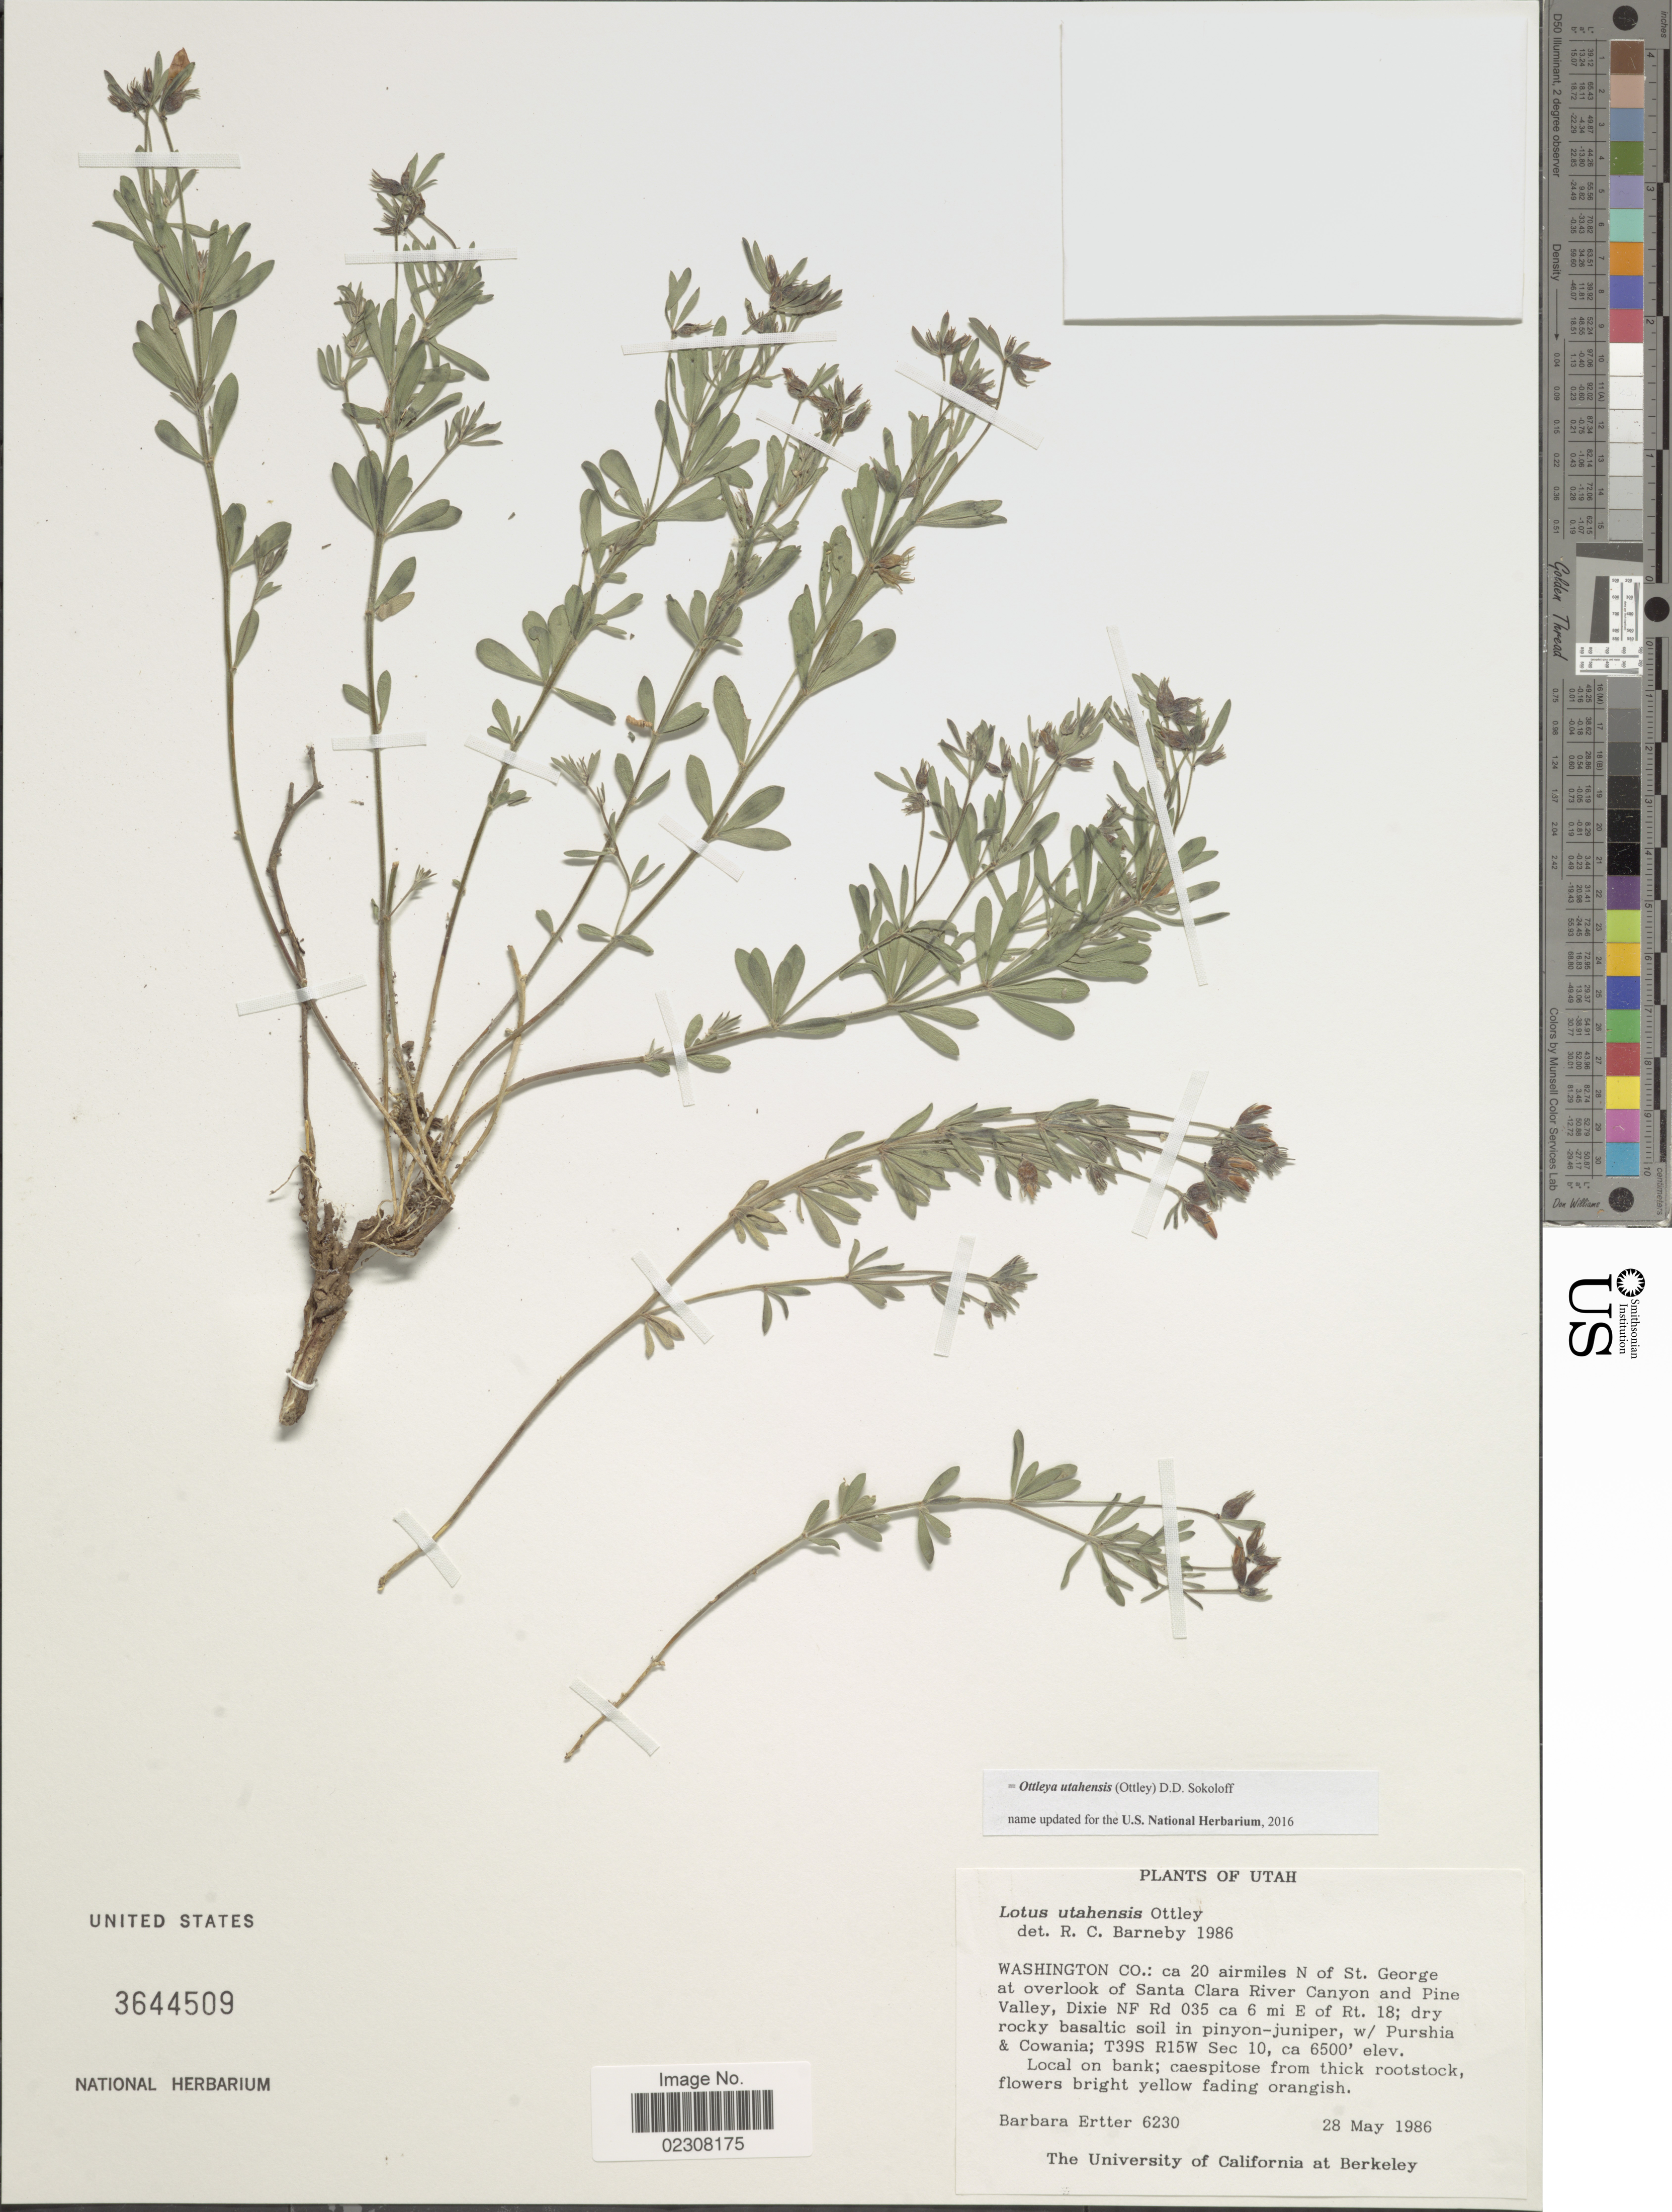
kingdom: Plantae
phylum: Tracheophyta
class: Magnoliopsida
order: Fabales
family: Fabaceae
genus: Ottleya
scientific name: Ottleya utahensis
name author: (Ottley) D.D. Sokoloff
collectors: B. Ertter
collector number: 6230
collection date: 1986-05-28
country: United States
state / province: Utah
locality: Washington Co.: ca. 20 airmiles N of St. George at overlook of Santa Clara River Canyon and Pine Valley, Dixie NF Rd 035 ca. 6 mi E of Rt. 18, T39S R15W Sec. 10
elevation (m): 1981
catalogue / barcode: US 3644509